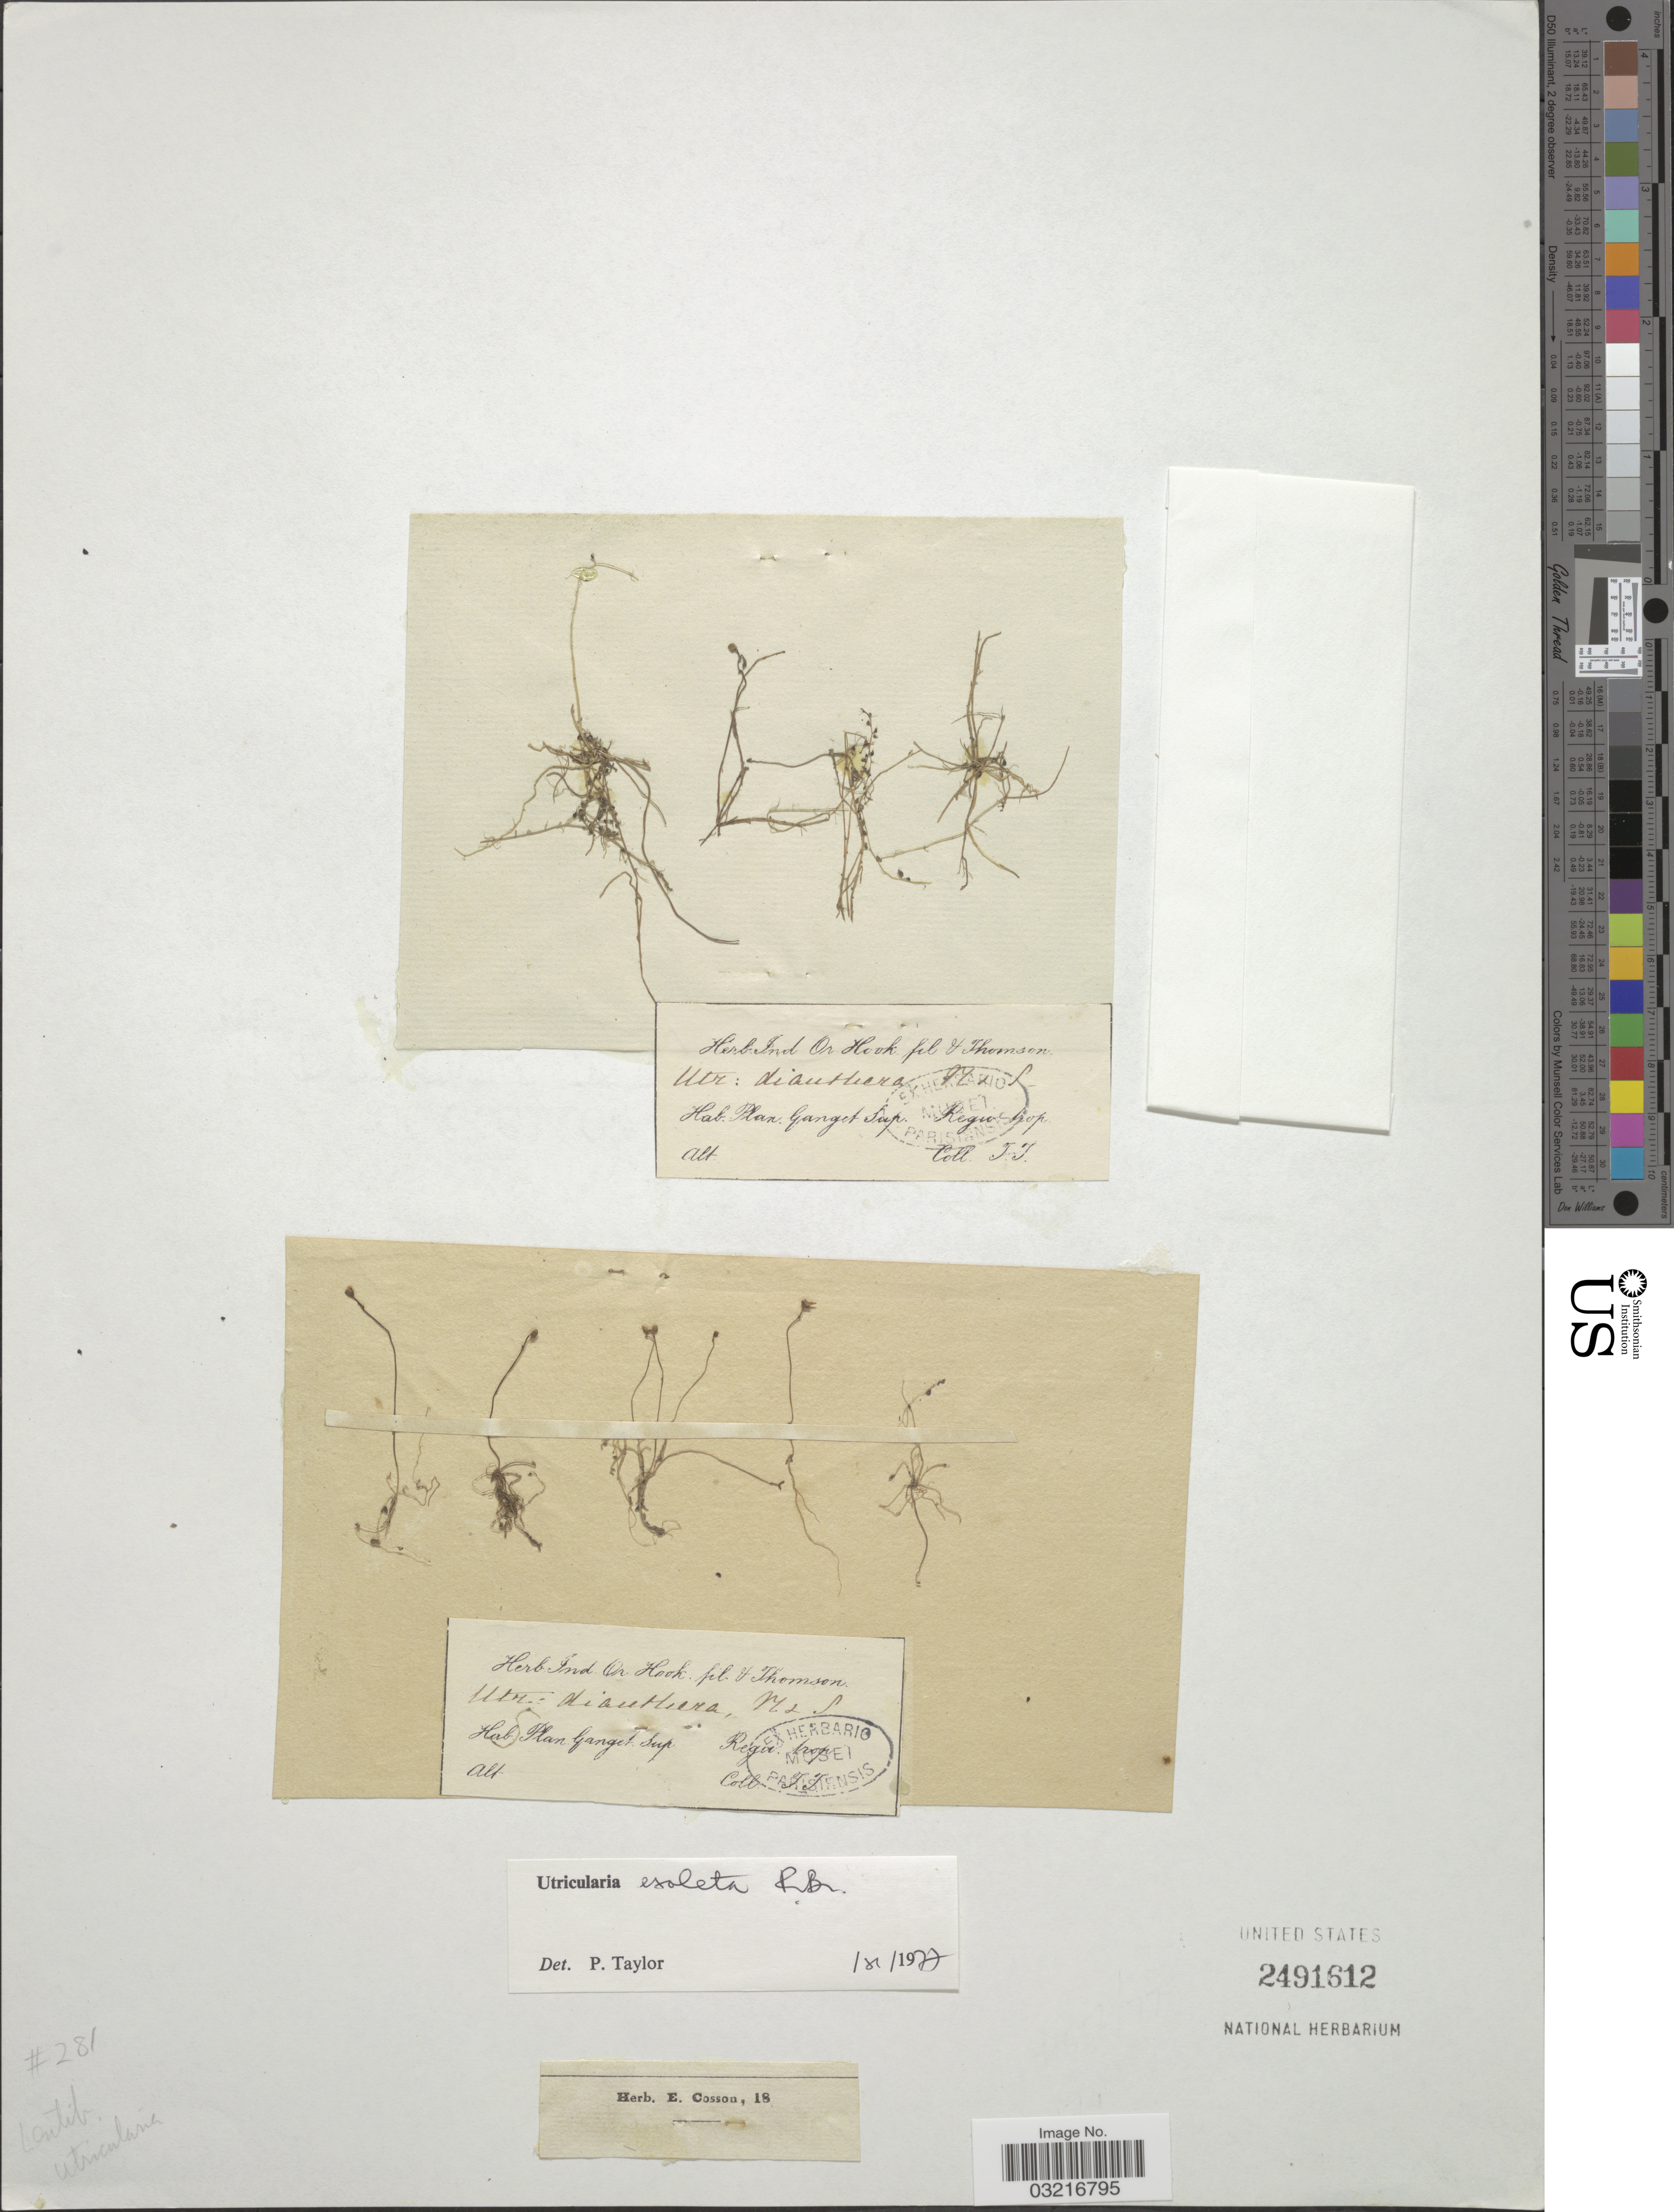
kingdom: Plantae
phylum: Tracheophyta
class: Magnoliopsida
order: Lamiales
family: Lentibulariaceae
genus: Utricularia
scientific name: Utricularia exoleta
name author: R. Br.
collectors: T. Thomson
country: India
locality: Plan Ganget.sup, Regio. trop.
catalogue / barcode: US 2491612